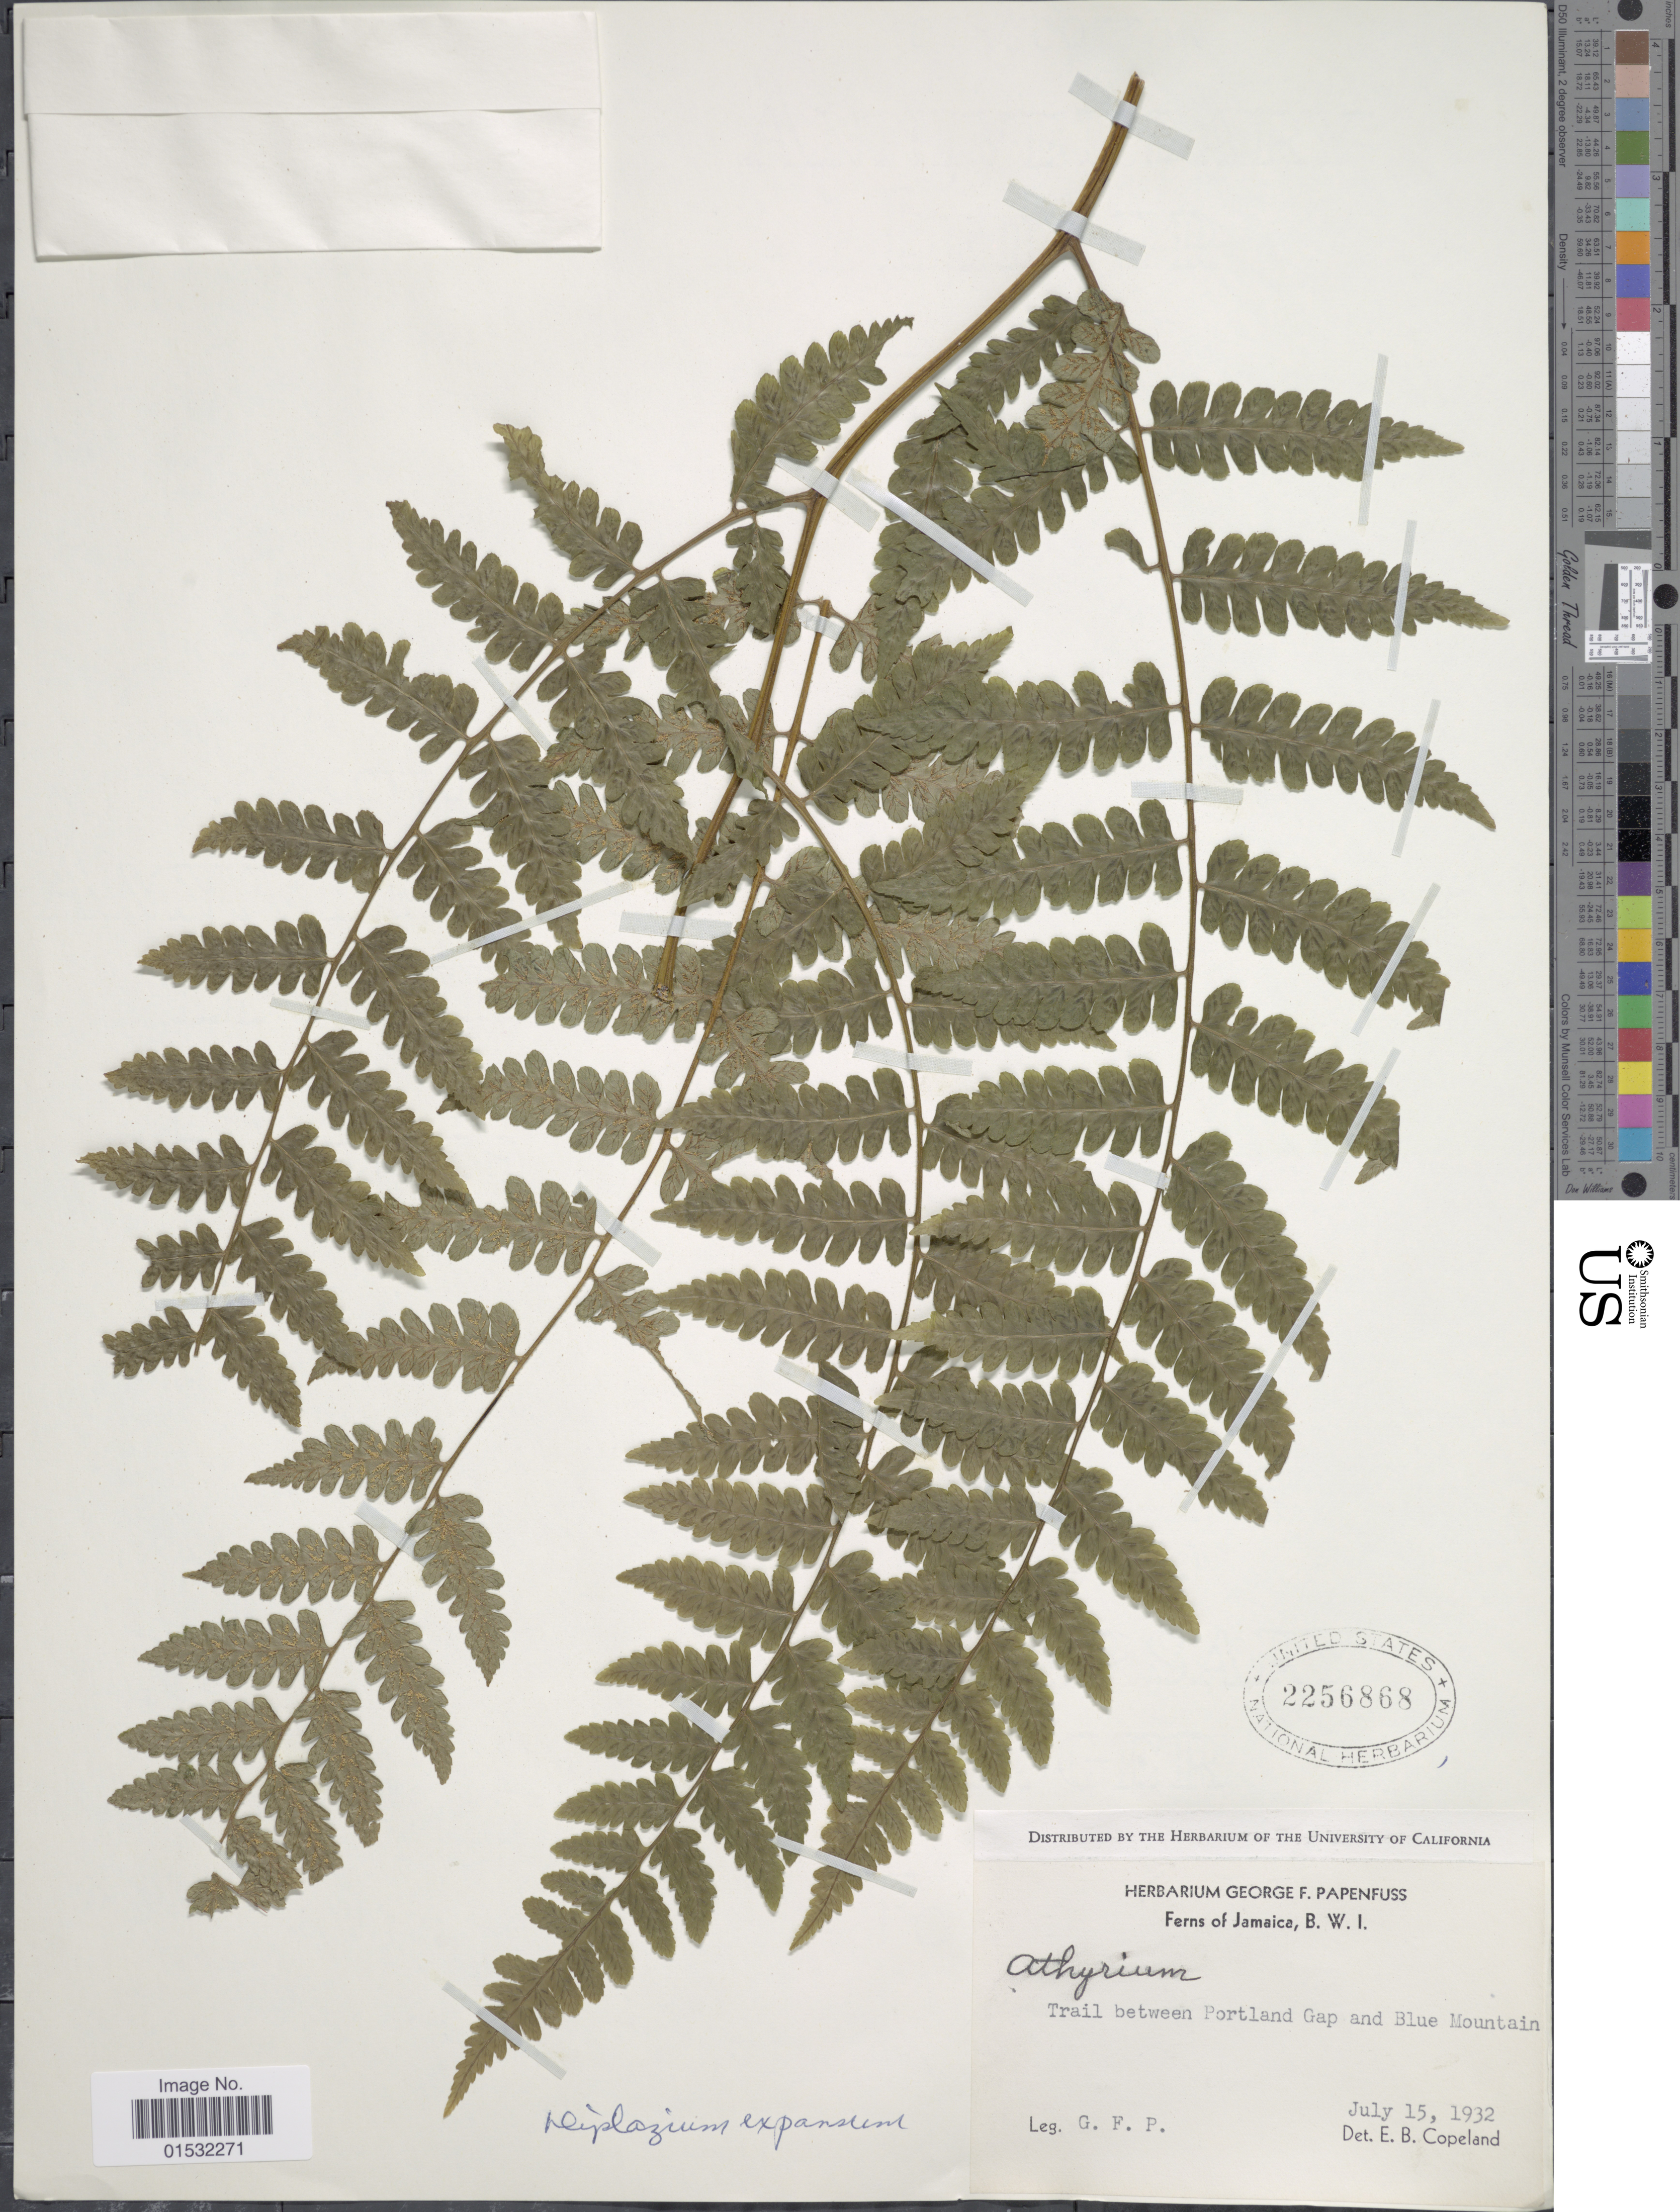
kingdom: Plantae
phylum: Tracheophyta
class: Polypodiopsida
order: Polypodiales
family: Athyriaceae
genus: Diplazium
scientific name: Diplazium fuertesii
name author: Brause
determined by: Sánchez, C.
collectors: G. Papenfuss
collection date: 1932-07-15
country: Jamaica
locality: B. W. I. Trail between Portland Gap and Blue Mountain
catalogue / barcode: US 2256868